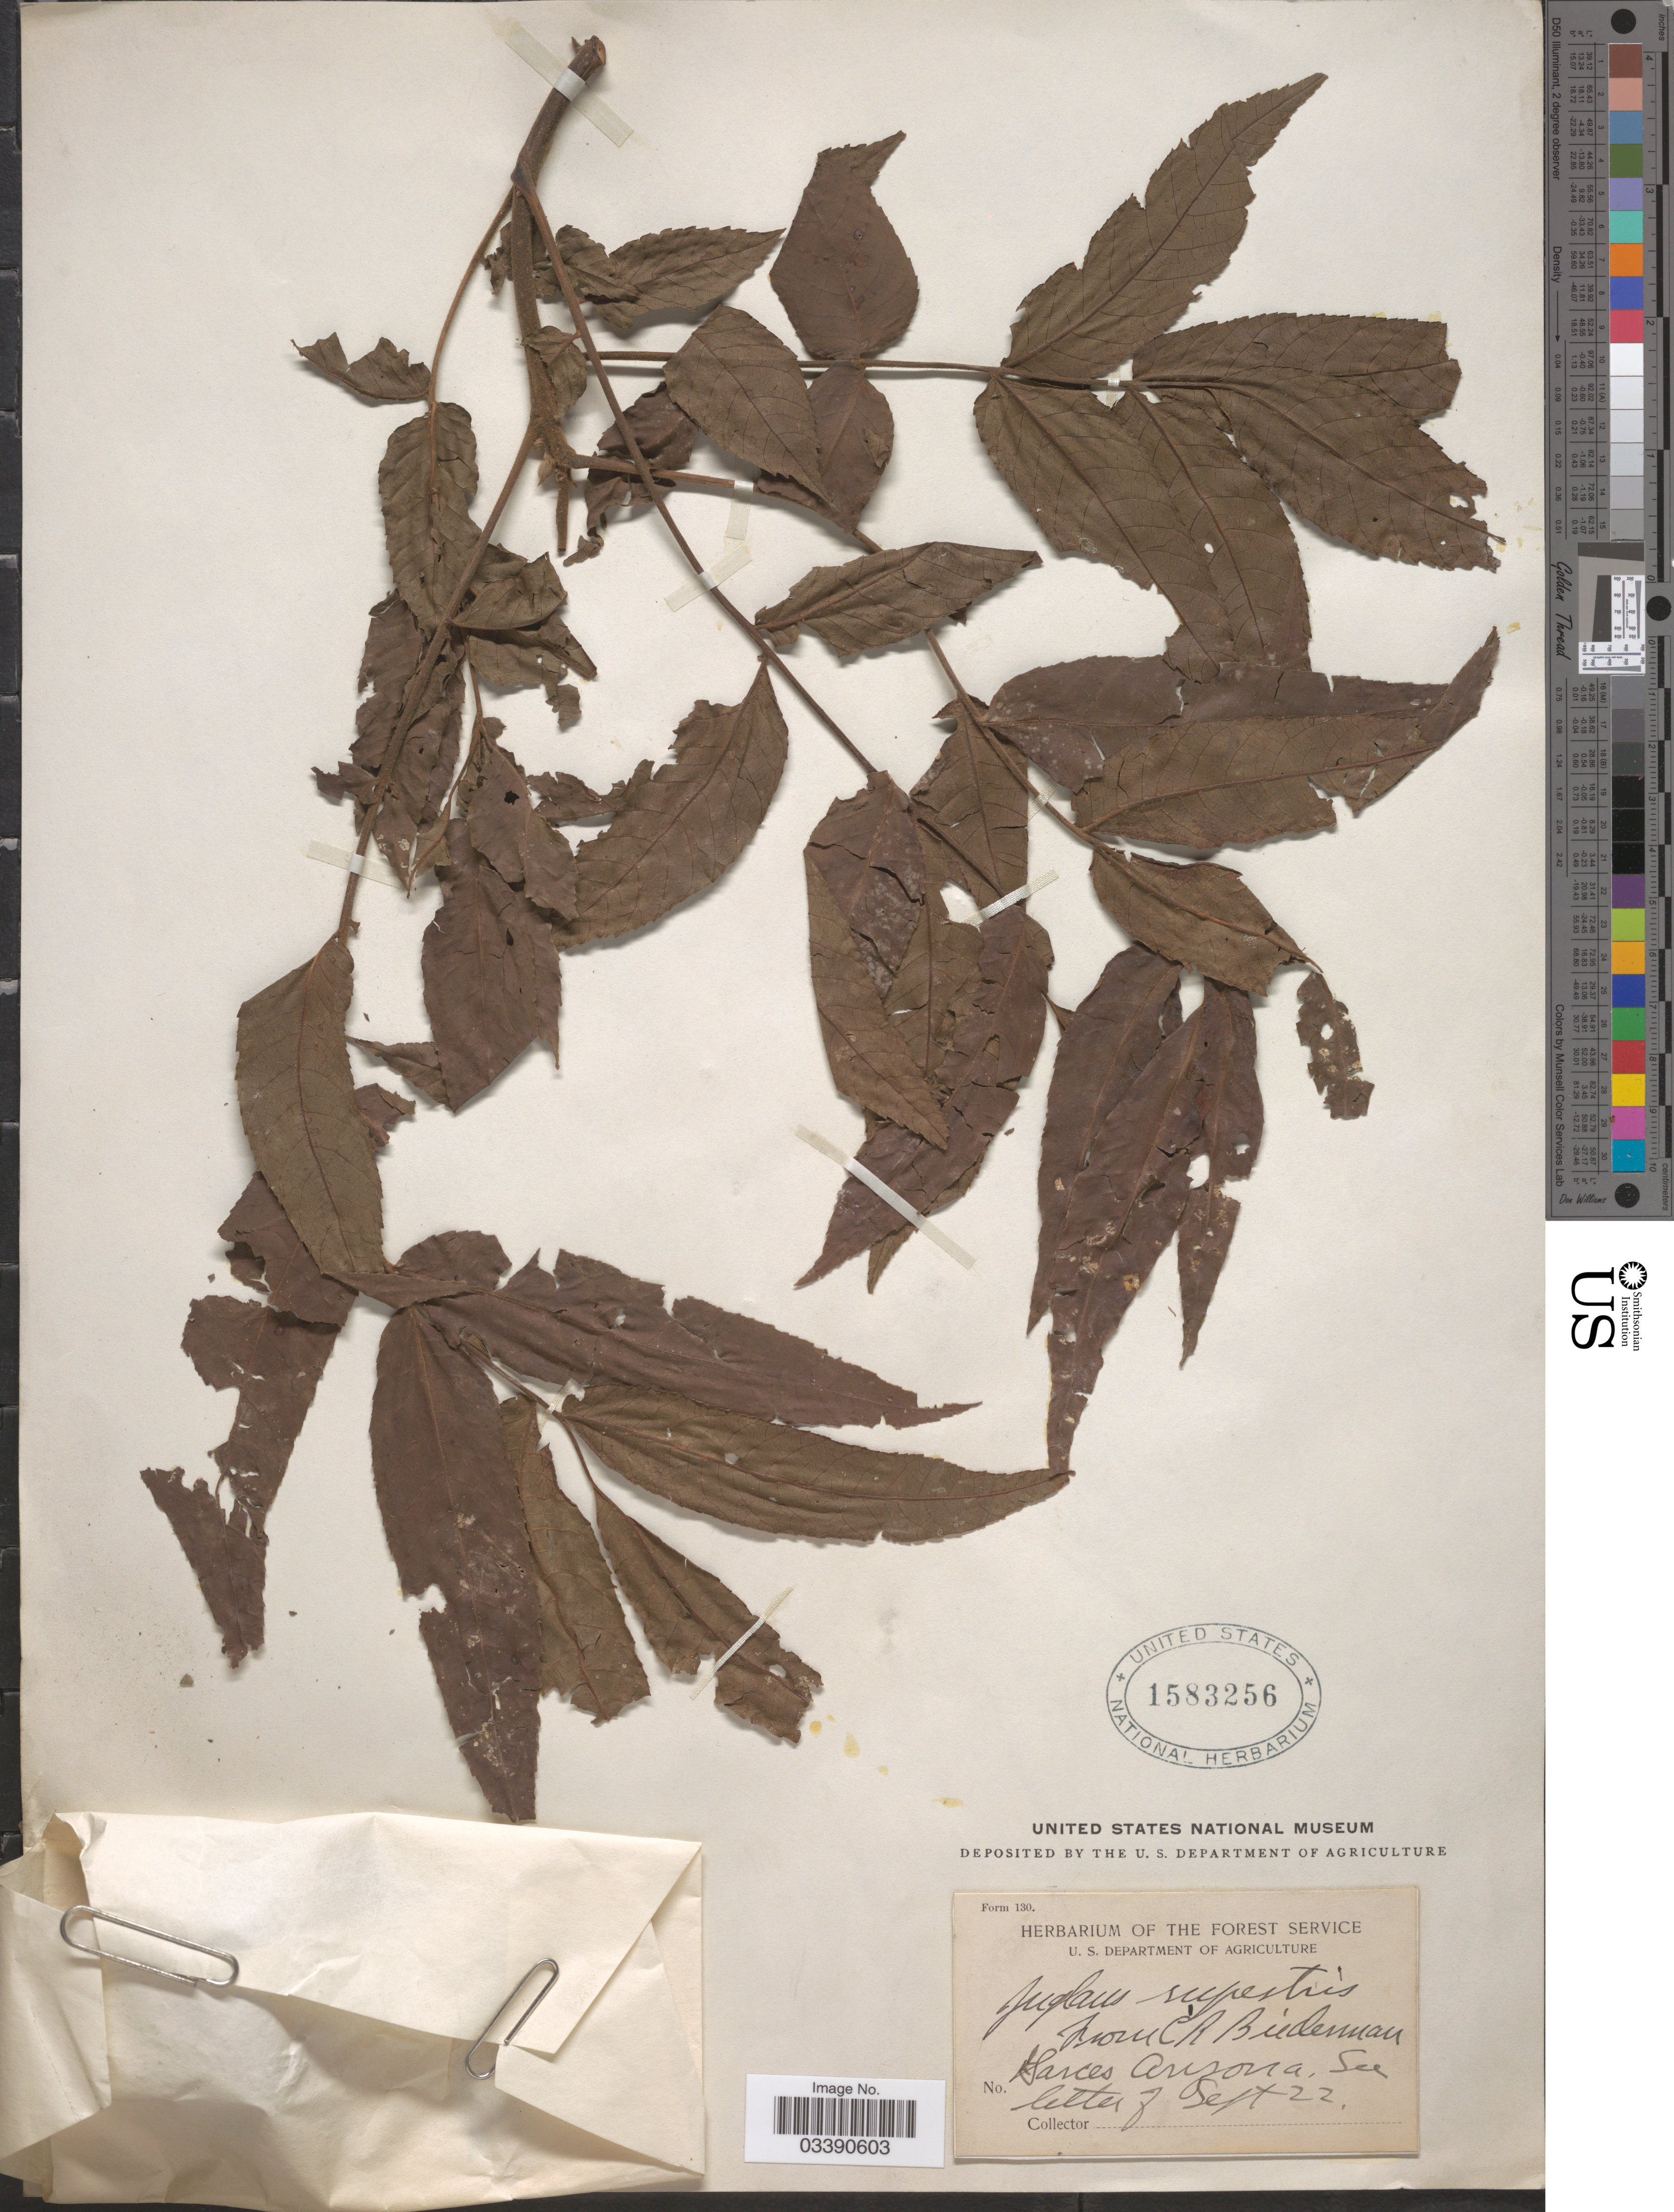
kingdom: Plantae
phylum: Tracheophyta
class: Magnoliopsida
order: Fagales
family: Juglandaceae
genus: Juglans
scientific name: Juglans major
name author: (Torr.) A. Heller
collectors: C. Biederman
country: United States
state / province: Arizona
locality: Garces.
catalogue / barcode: US 1583256